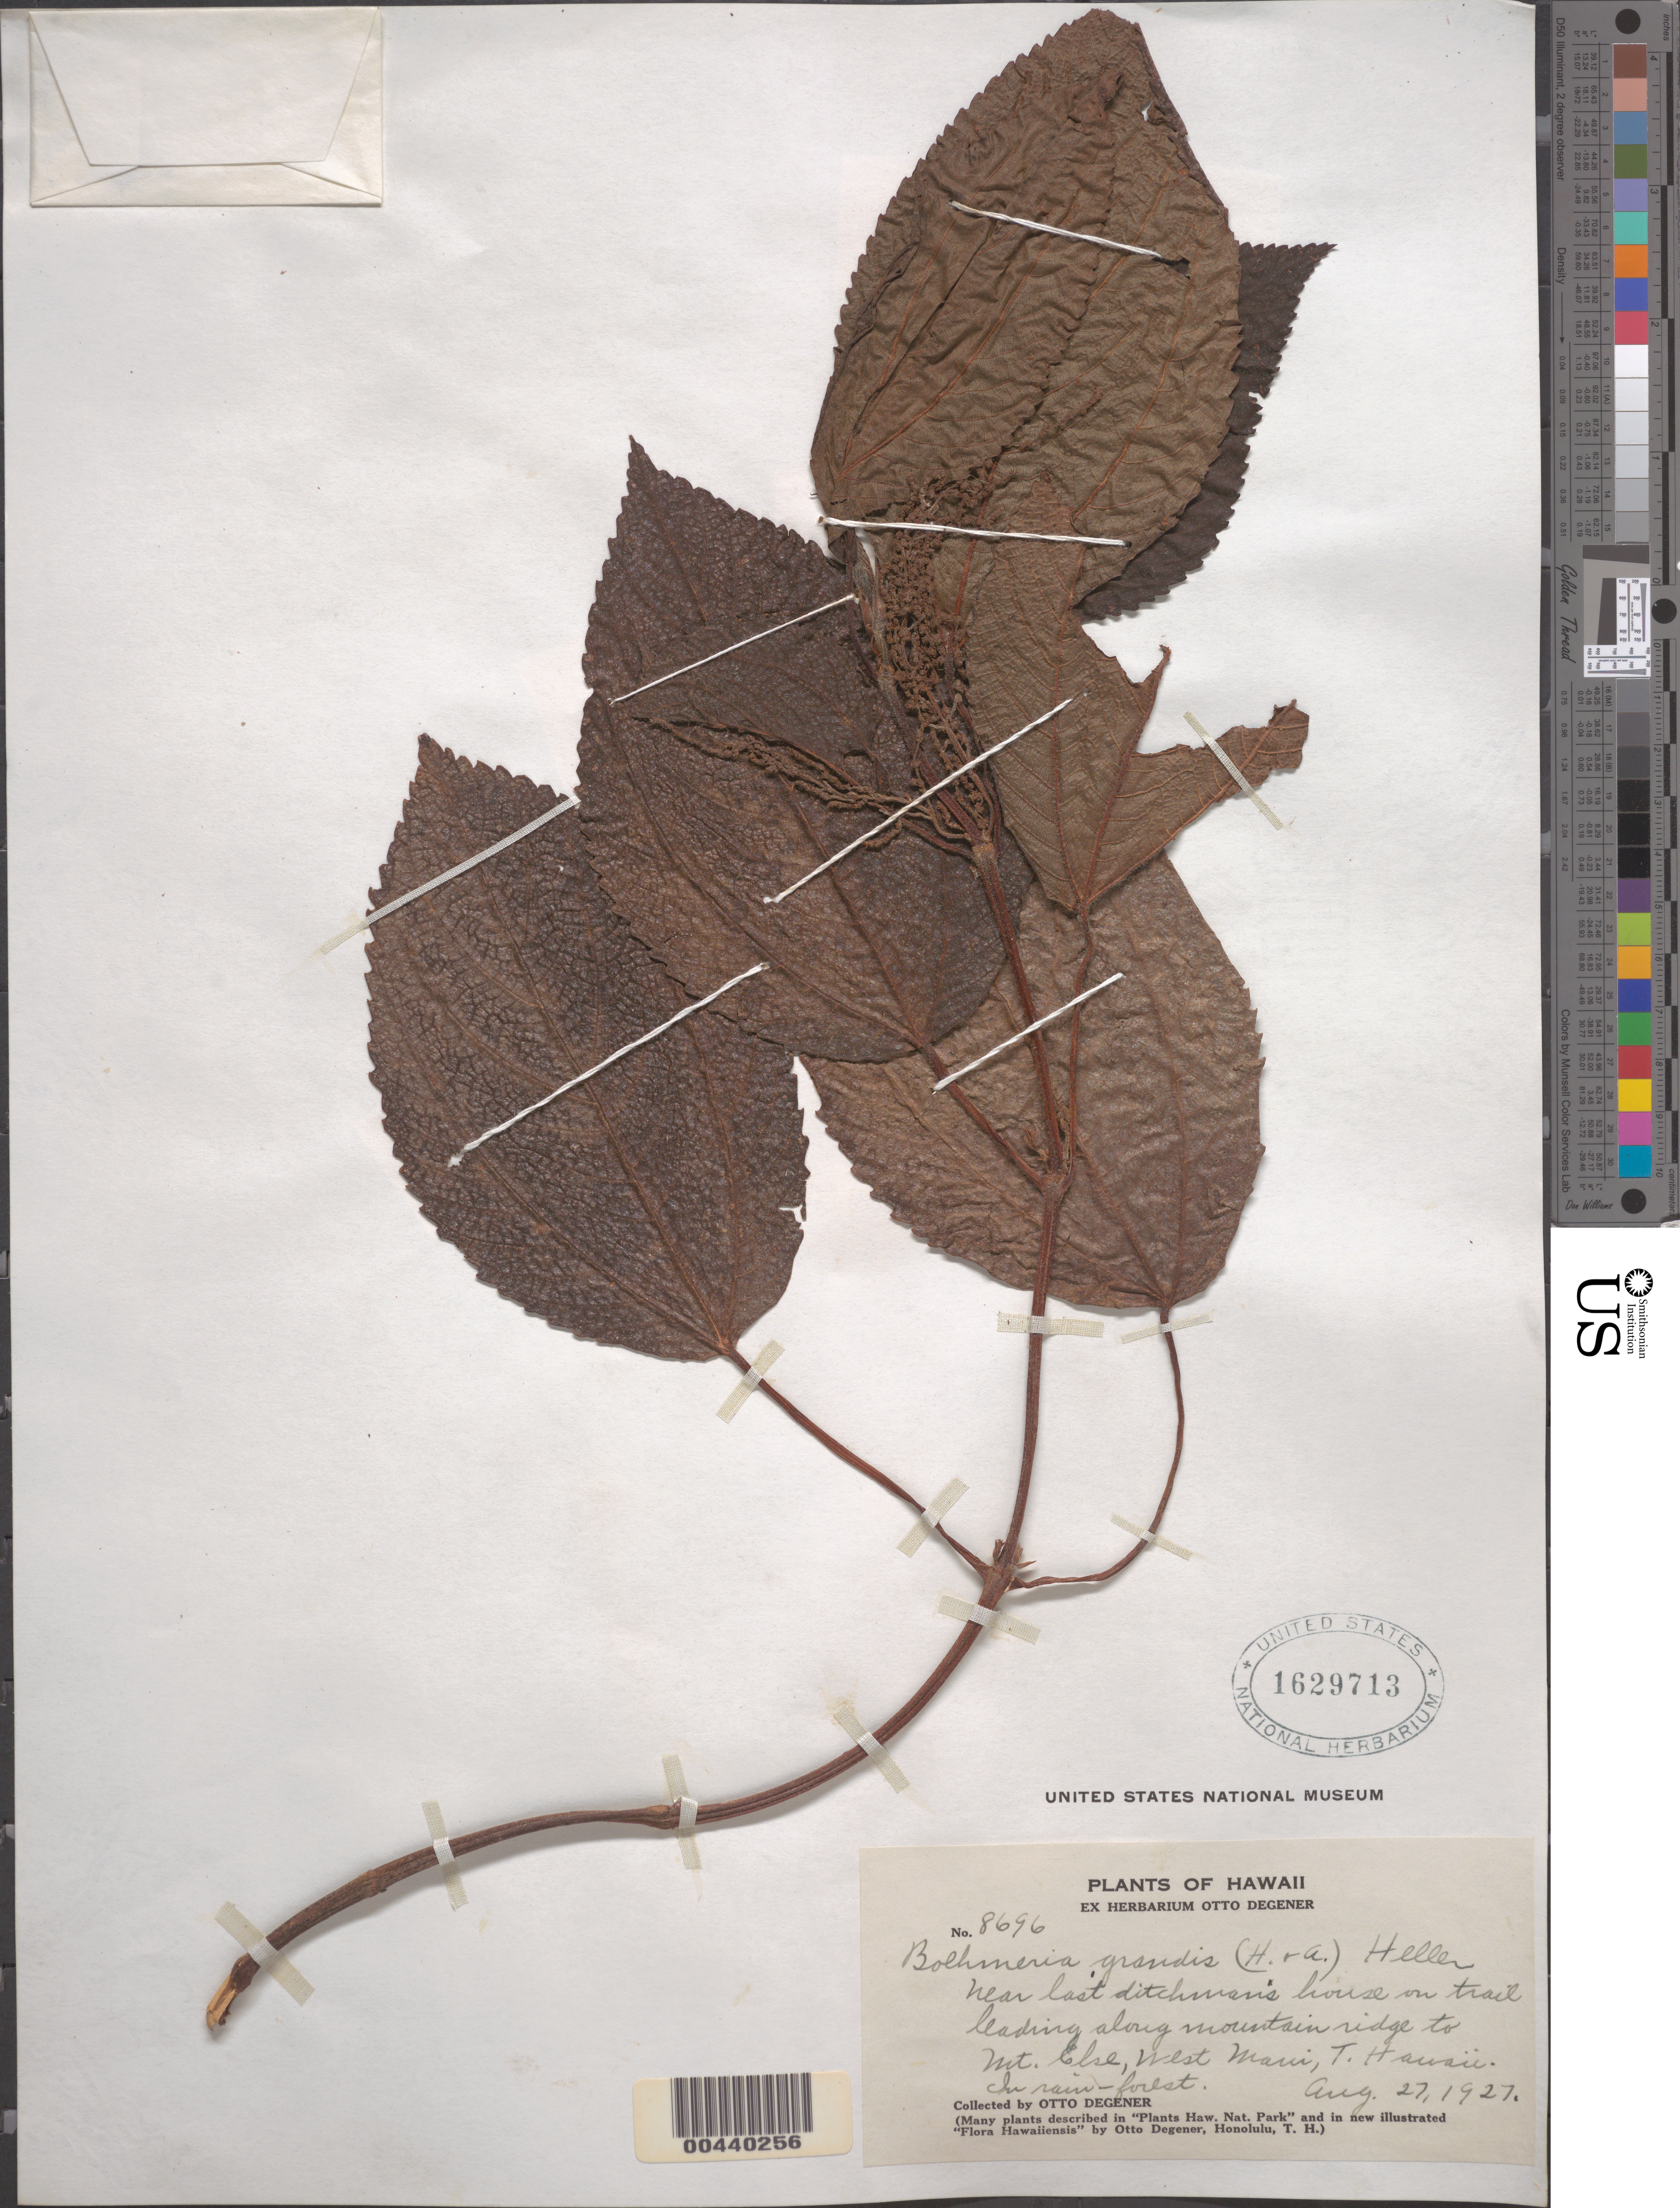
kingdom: Plantae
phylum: Tracheophyta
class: Magnoliopsida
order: Rosales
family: Urticaceae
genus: Boehmeria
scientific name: Boehmeria grandis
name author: (Hook. & Arn.) A. Heller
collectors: O. Degener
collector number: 8696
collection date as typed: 27 Aug 1927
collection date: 1927-08-27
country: United States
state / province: Hawaii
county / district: Maui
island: Maui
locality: Near last ditchman's house on trail leading along mountain ridge to Mt. Eke, W Maui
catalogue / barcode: US 1629713